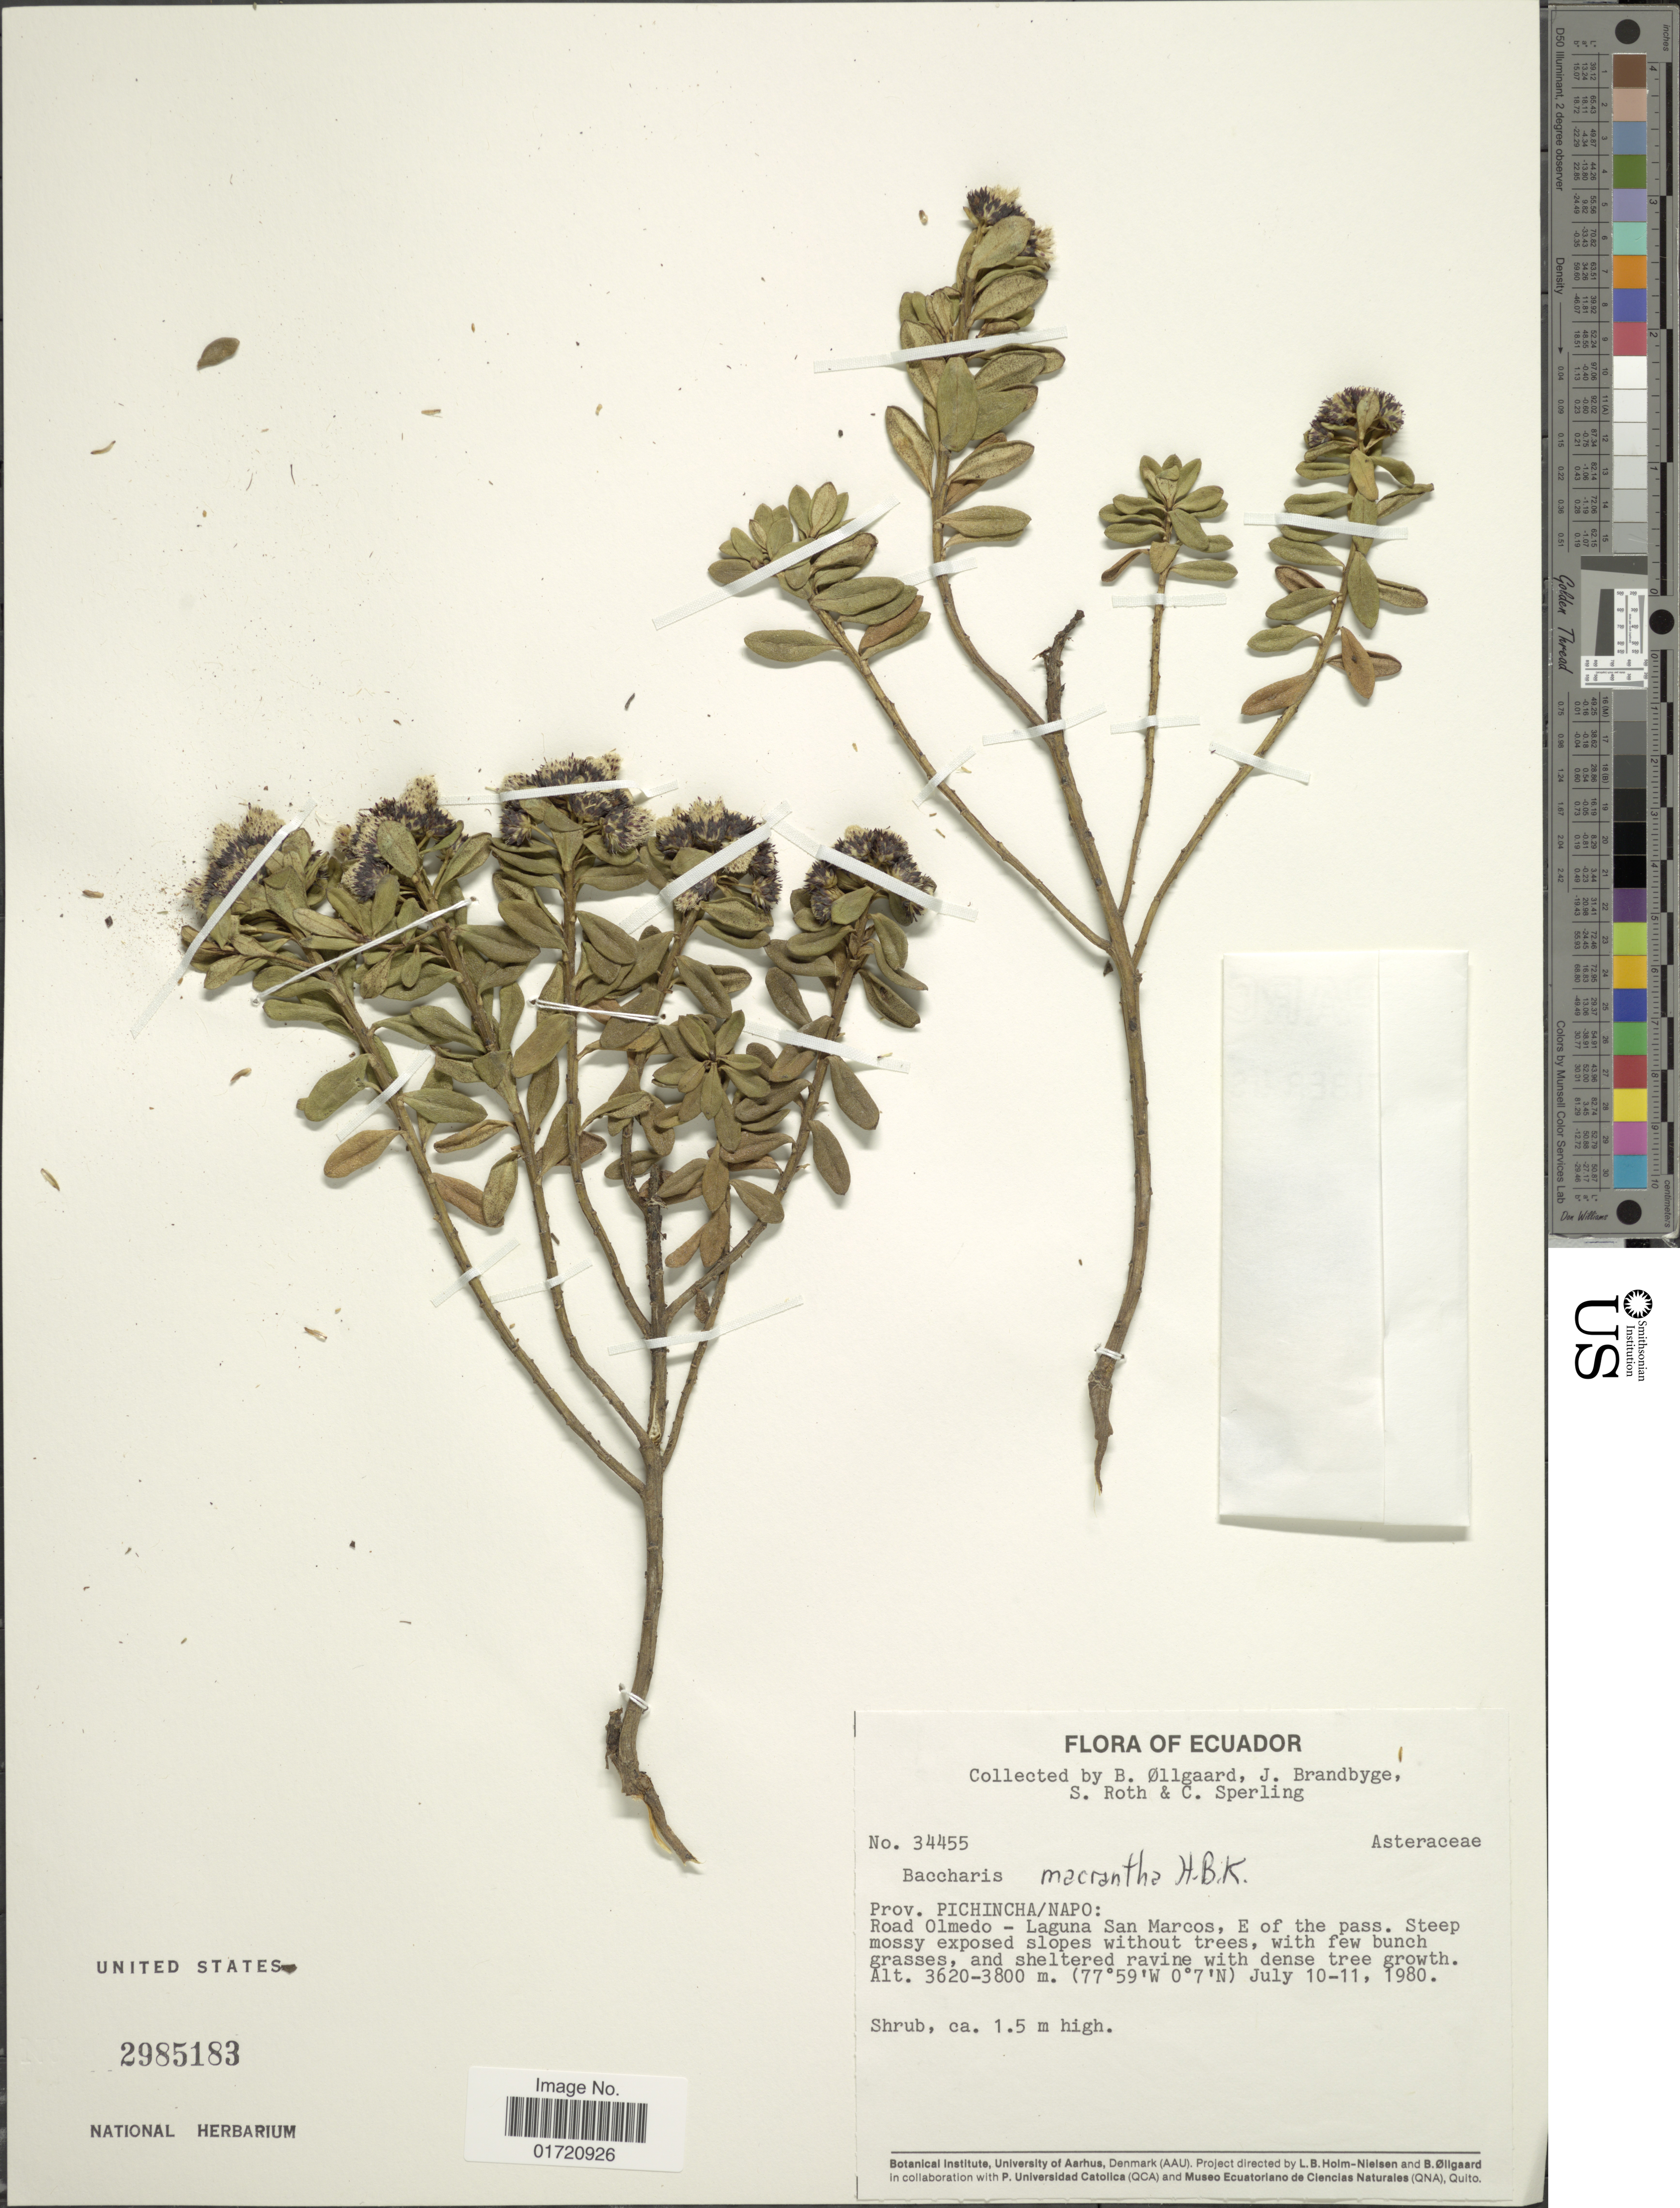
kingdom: Plantae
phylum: Tracheophyta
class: Magnoliopsida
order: Asterales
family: Asteraceae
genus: Baccharis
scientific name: Baccharis macrantha subsp. cundinamarcensis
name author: (Cuatrec.) Cuatrec.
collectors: B. Øllgaard, J. Brandbyge, S. Roth & C. Sperling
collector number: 34455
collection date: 1980-07-10/1980-07-11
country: Ecuador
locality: Prov. Pichincha/Napo, Road Olmedo-Laguna San Marcos, E of the pass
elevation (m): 3620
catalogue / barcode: US 2985183